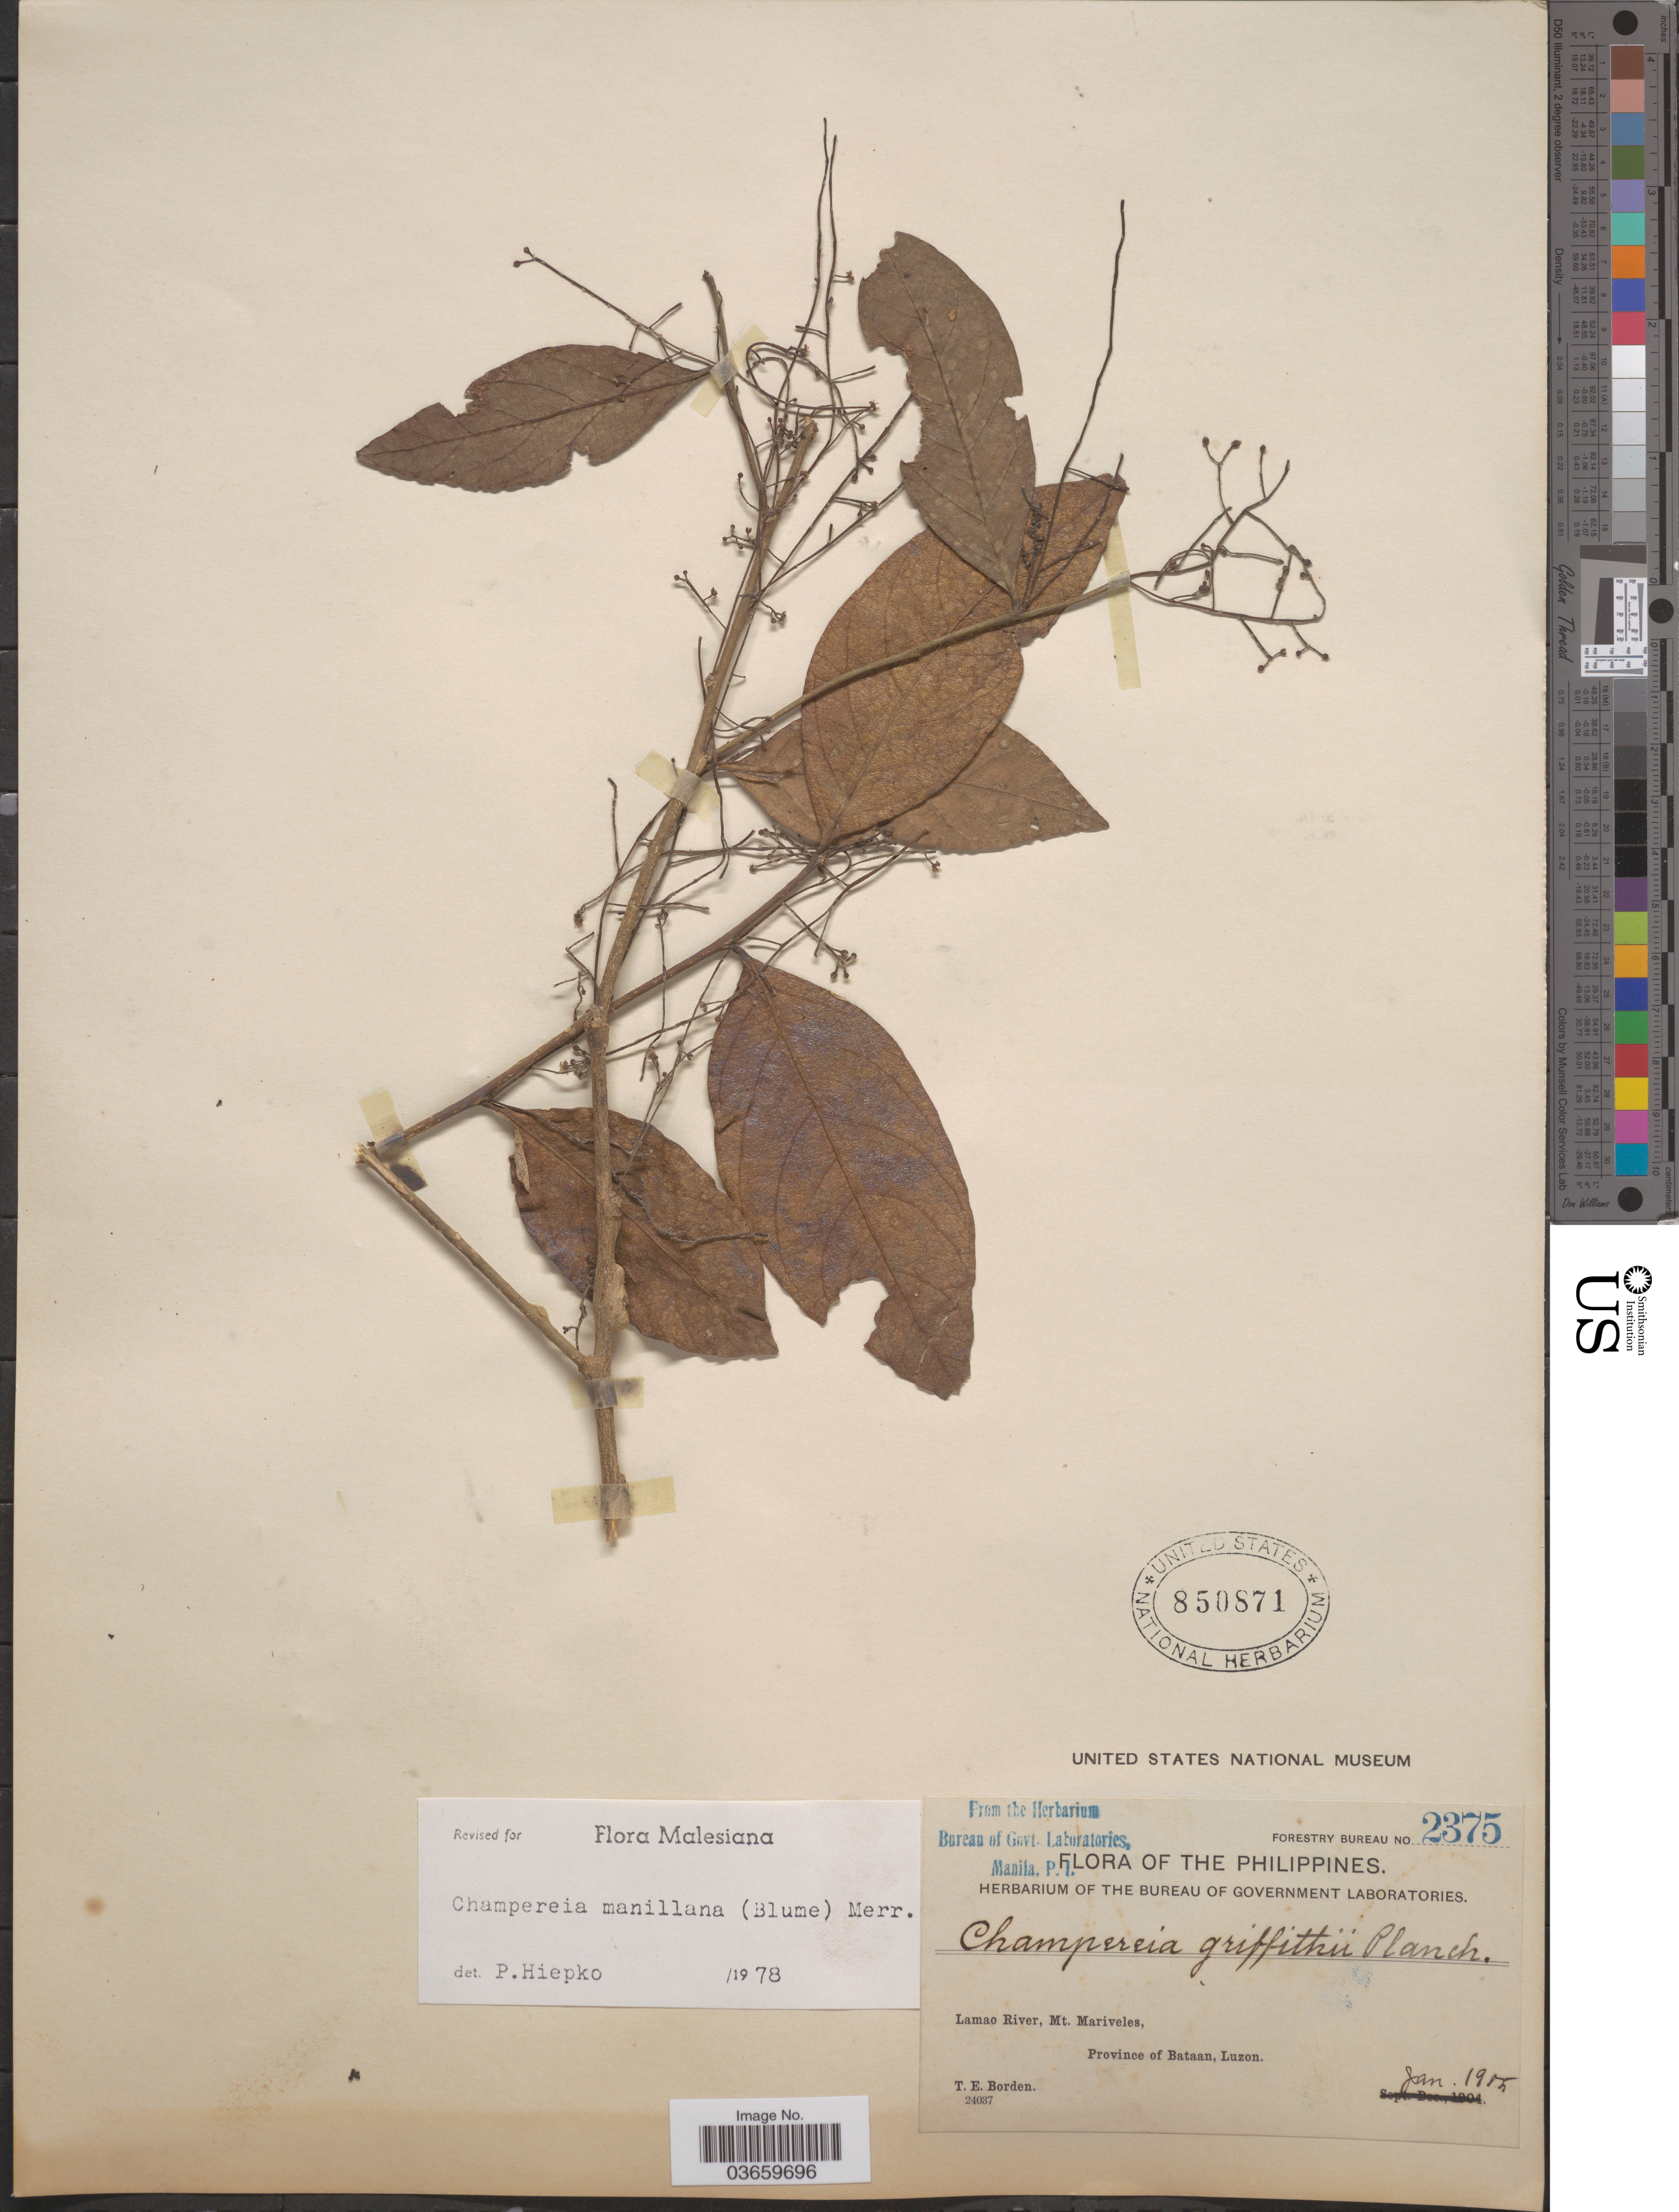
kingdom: Plantae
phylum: Tracheophyta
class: Magnoliopsida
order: Santalales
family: Opiliaceae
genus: Champereia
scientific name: Champereia manillana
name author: (Blume) Merr.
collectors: T. E. Borden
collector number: Forestry Bureau 2375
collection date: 1905-01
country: Philippines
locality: Lamao River, Mt. Mariveles, Province of Bataan, Luzon.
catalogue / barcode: US 850871